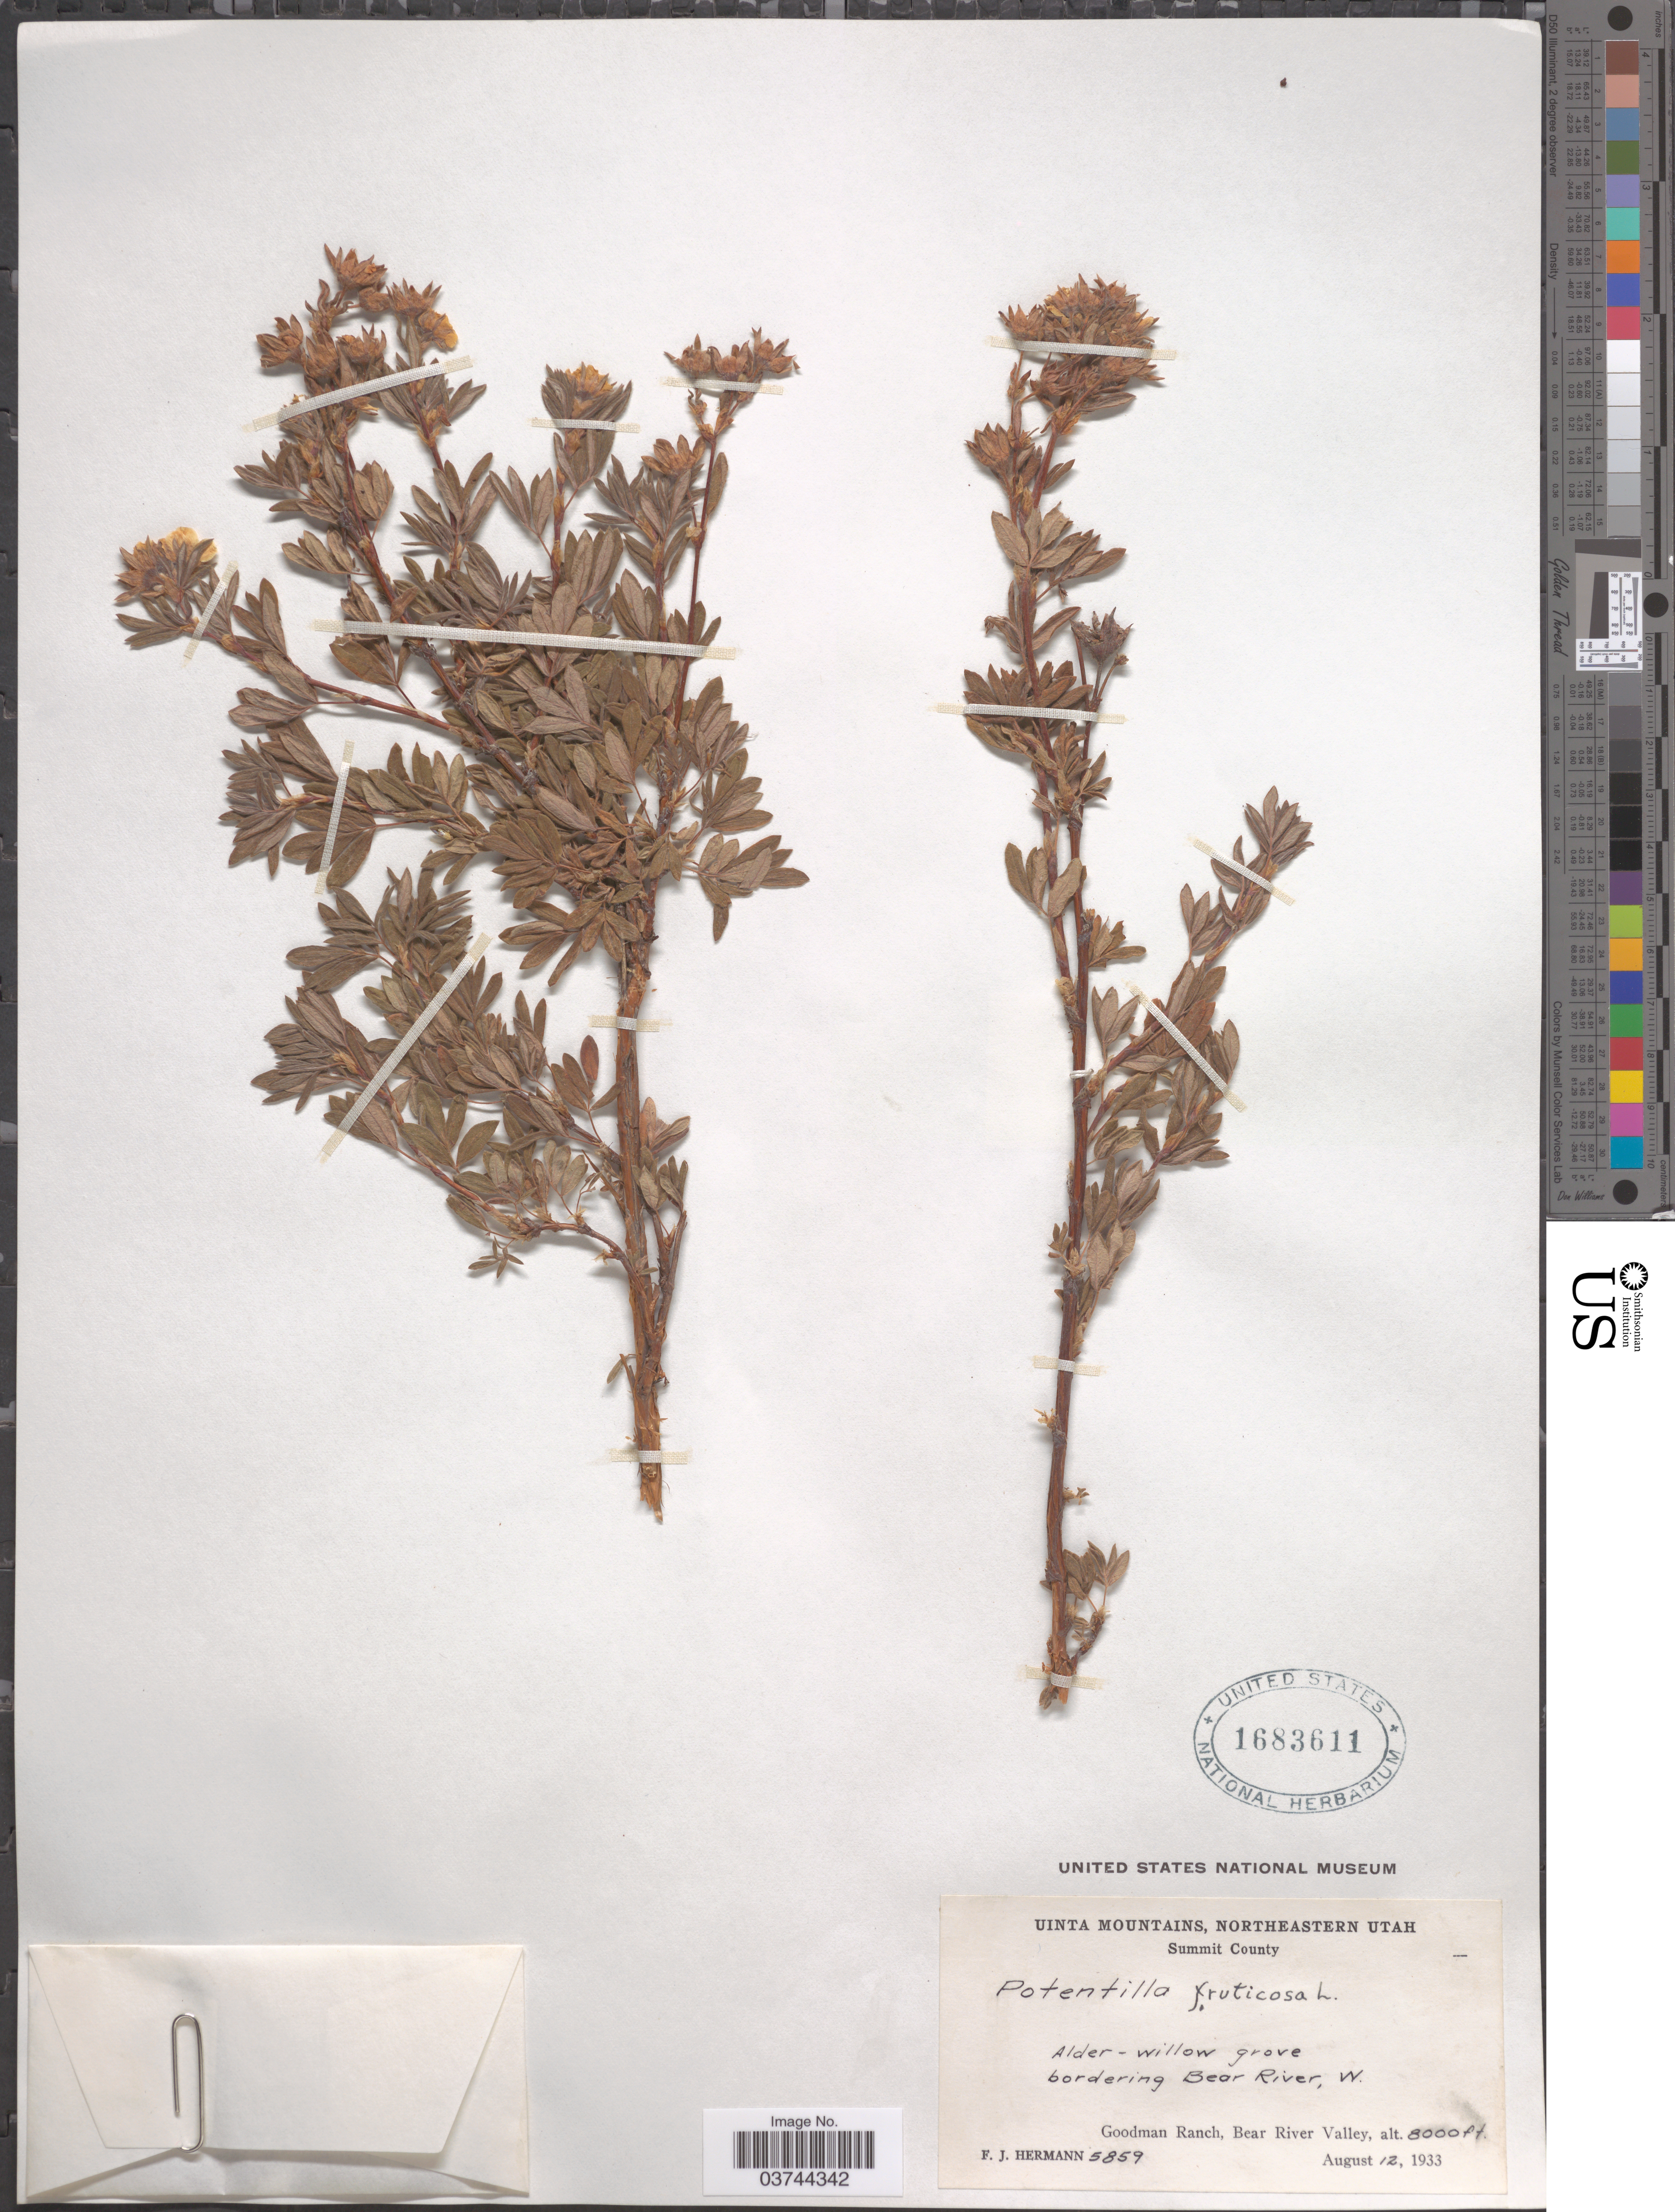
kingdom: Plantae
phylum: Tracheophyta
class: Magnoliopsida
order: Rosales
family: Rosaceae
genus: Dasiphora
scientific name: Dasiphora fruticosa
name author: (L.) Rydb.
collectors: F. J. Hermann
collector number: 5859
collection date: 1933-08-12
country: United States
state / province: Utah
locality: Uinta Mountains, Northeastern Utah. Summit County. Alder-willow grove bordering Bear River, W. Goodman Ranch, Bear River Valley.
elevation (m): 2438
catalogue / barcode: US 1683611